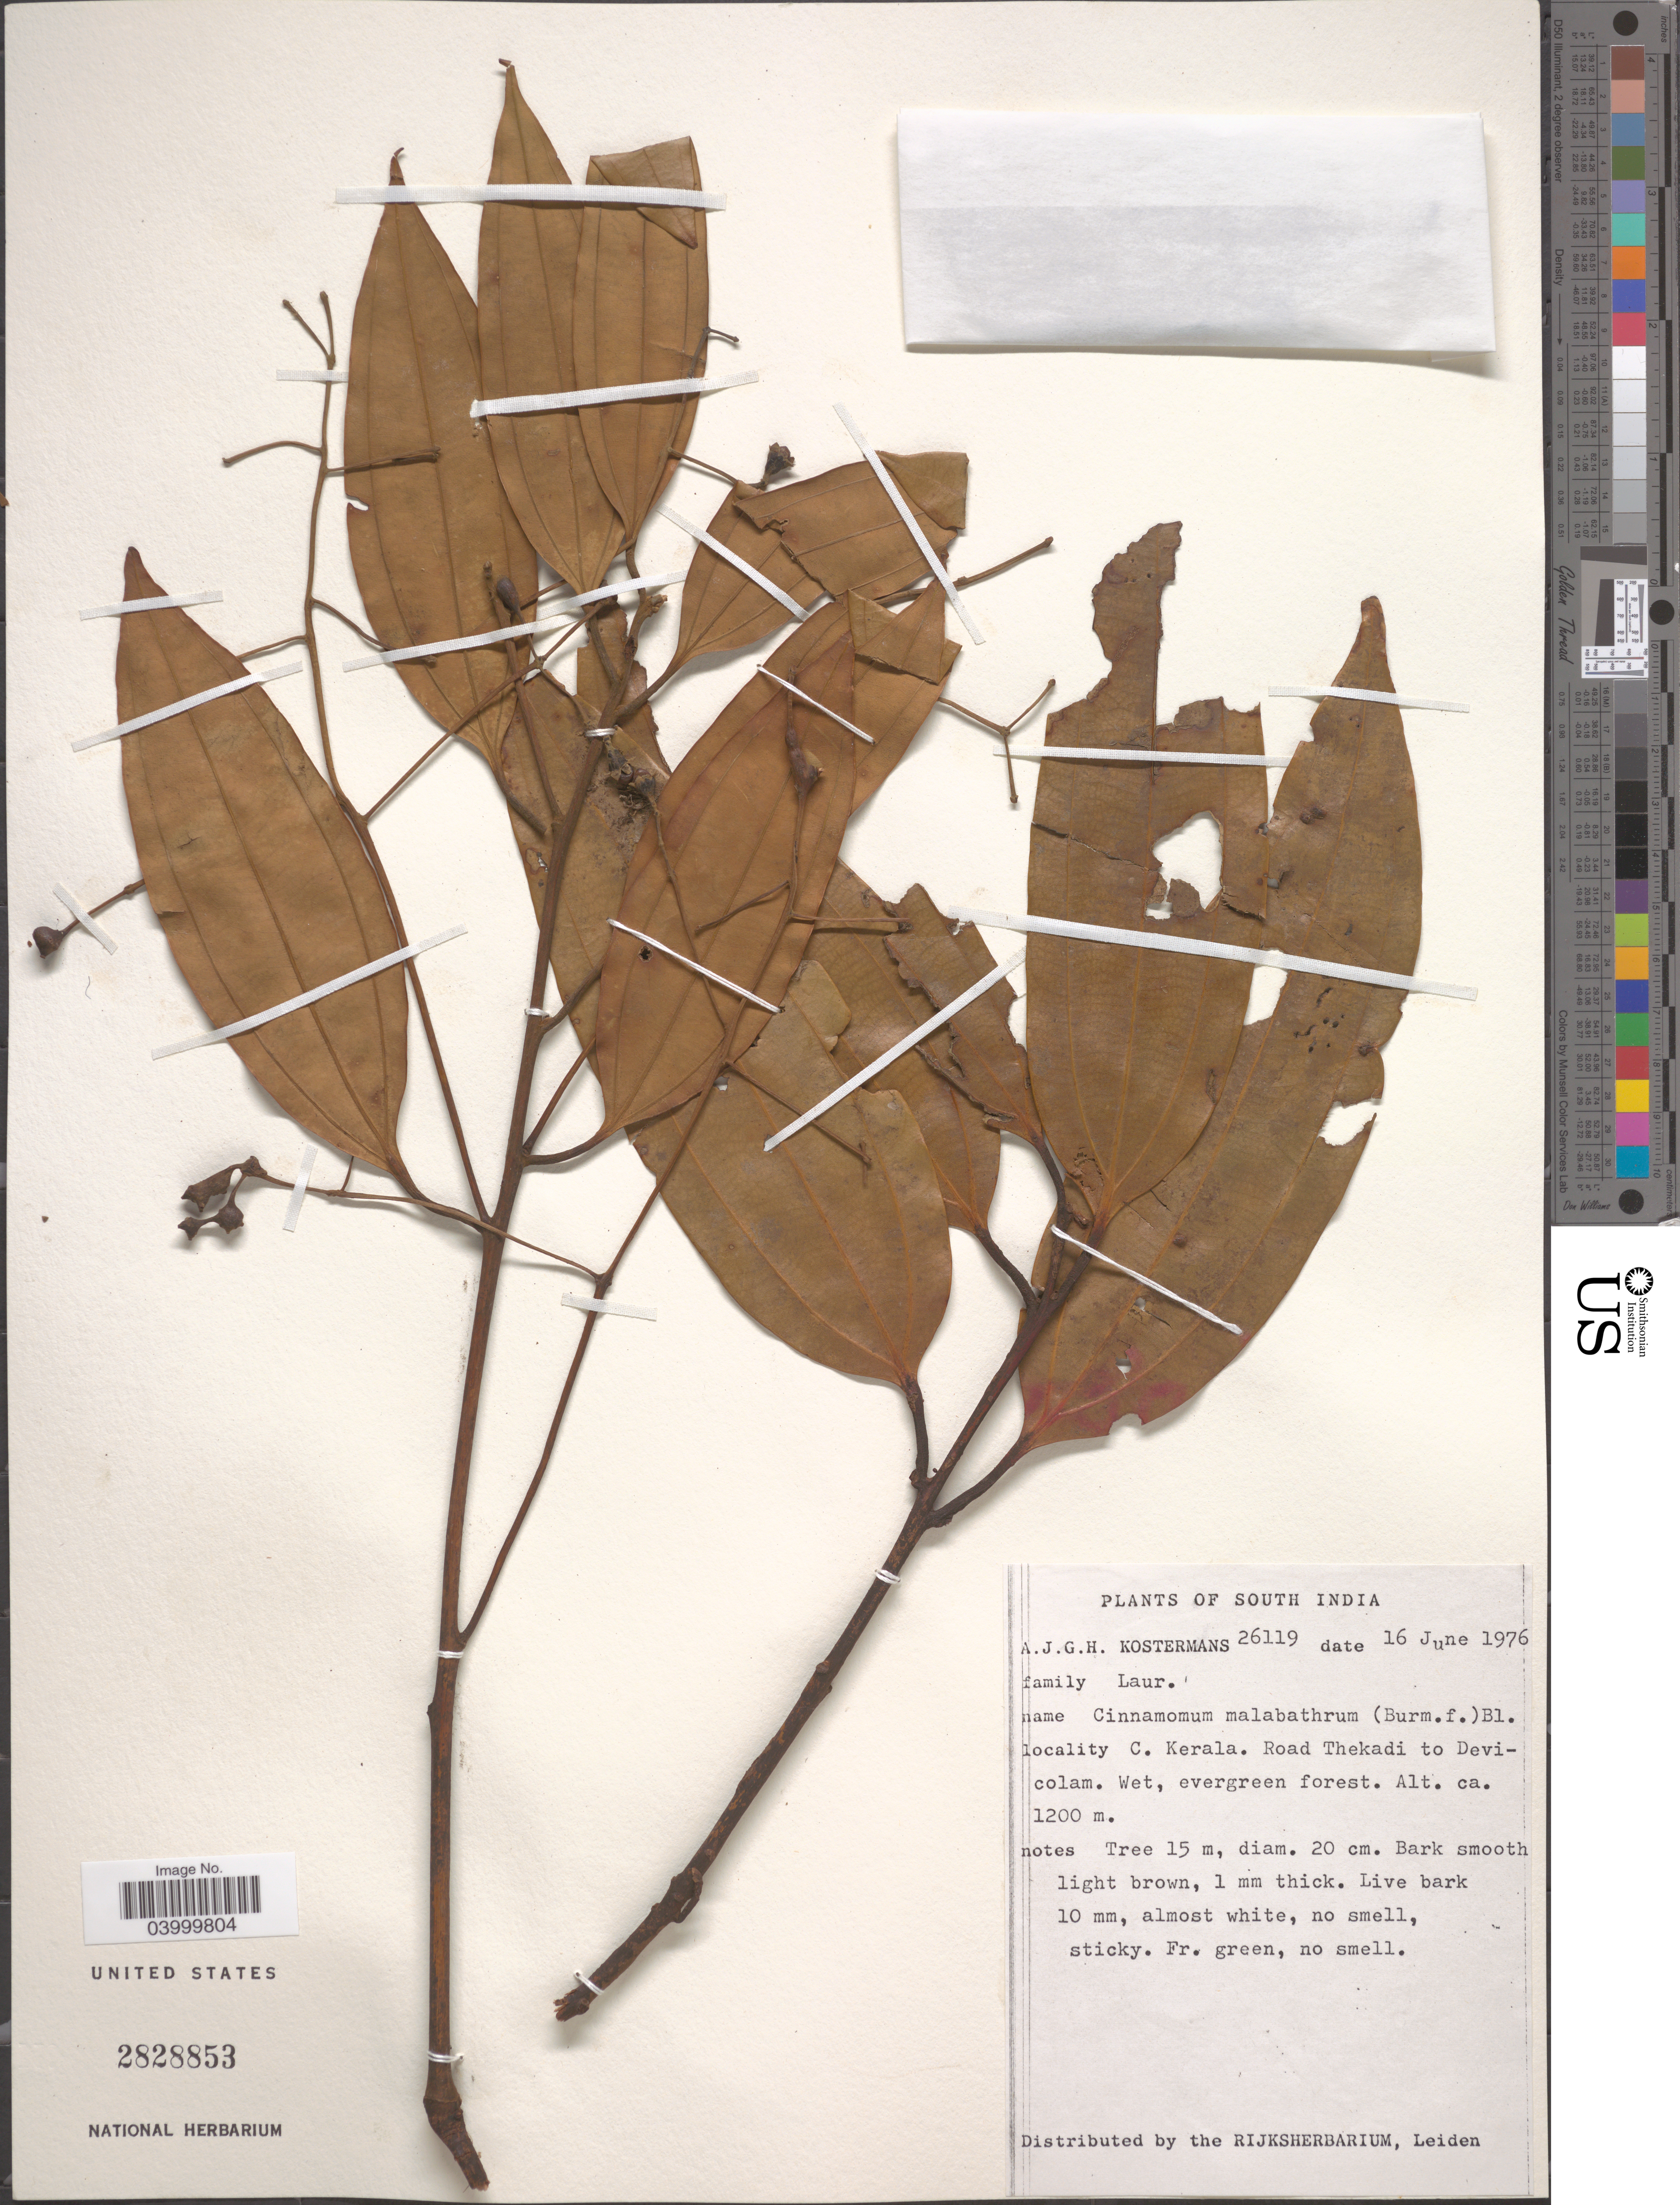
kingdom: Plantae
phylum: Tracheophyta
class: Magnoliopsida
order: Laurales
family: Lauraceae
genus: Cinnamomum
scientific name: Cinnamomum malabathrum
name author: (Lam.) J. Presl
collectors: A. J. G. Kostermans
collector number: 26119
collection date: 1976-06-16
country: India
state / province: Kerala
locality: South India. C. Kerala. Road Thekadi to Devicolam.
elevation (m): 1200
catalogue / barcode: US 2828853